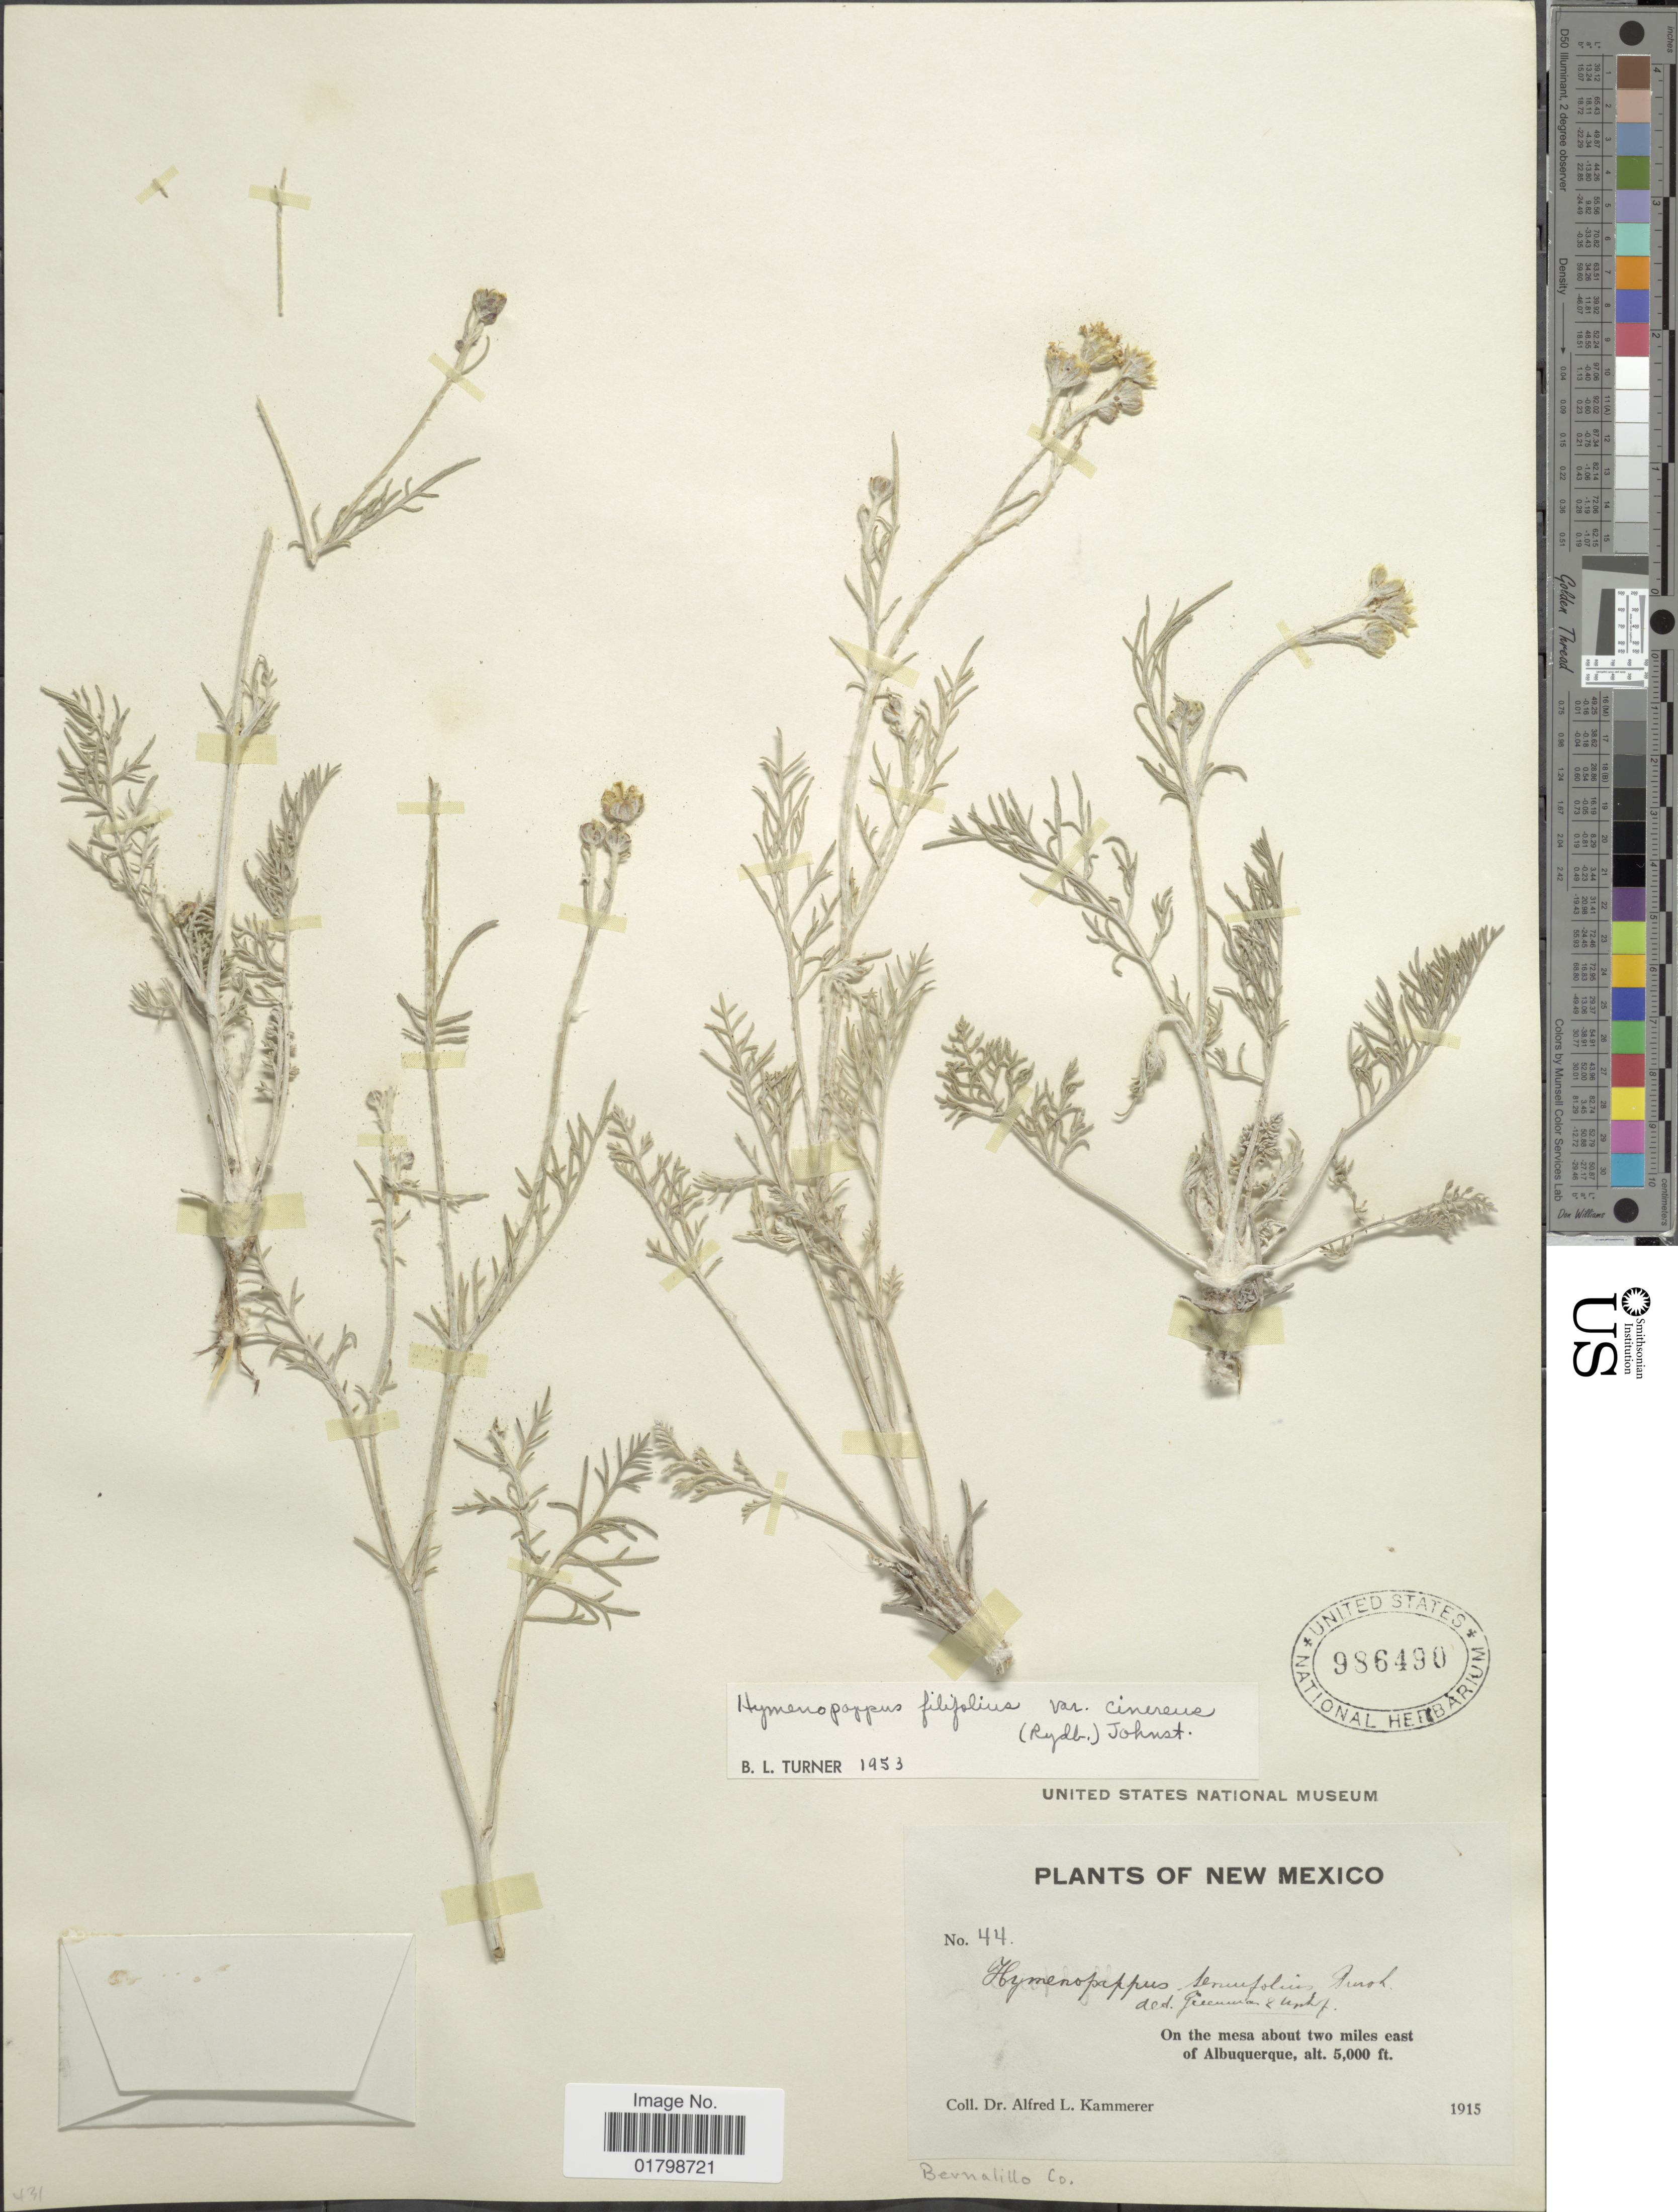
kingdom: Plantae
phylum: Tracheophyta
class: Magnoliopsida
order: Asterales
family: Asteraceae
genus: Hymenopappus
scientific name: Hymenopappus filifolius var. cinereus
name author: (Rydb.) I.M. Johnst.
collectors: A. Kammerer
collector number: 44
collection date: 1915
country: United States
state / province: New Mexico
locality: On the mesa about two miles east of Albuquerque, Bernalillo Co.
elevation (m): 1524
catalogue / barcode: US 986490